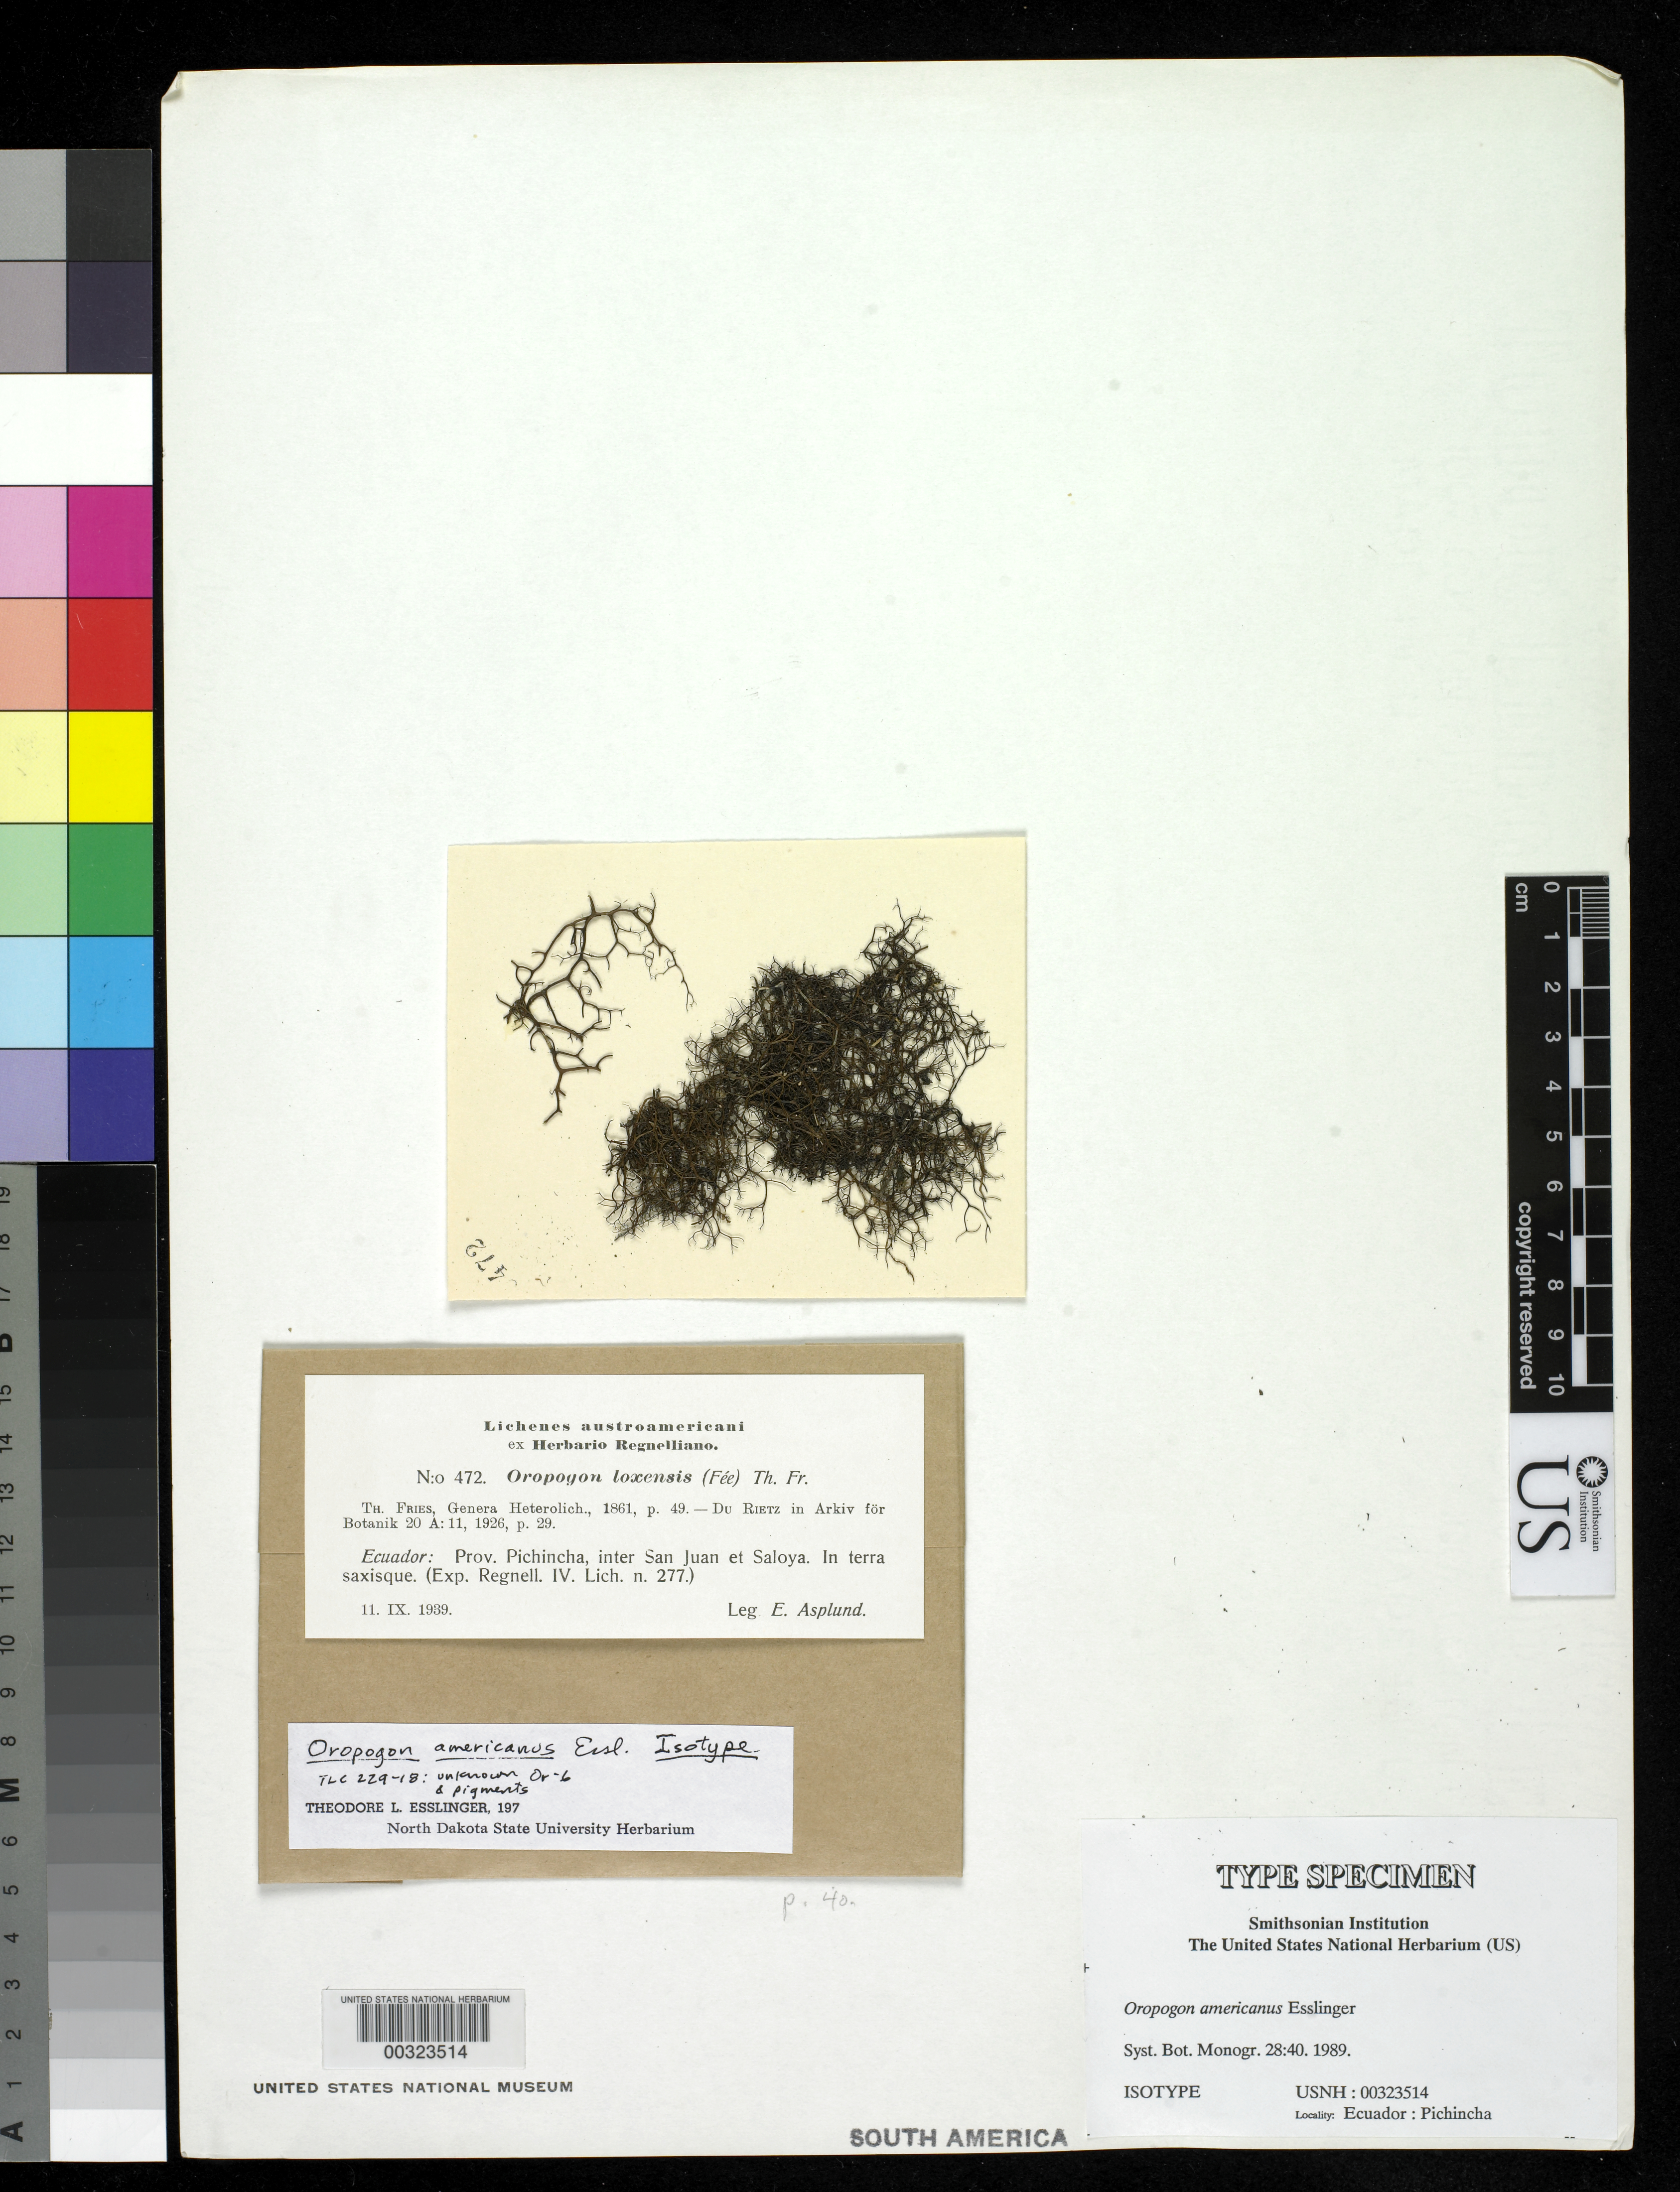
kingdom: Fungi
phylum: Ascomycota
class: Lecanoromycetes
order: Lecanorales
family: Parmeliaceae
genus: Oropogon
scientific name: Oropogon americanus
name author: Essl.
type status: Isotype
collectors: E. Asplund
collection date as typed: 11 Sep 1989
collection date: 1989-09-11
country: Ecuador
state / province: Pichincha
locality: Between San Juan and Saloya.